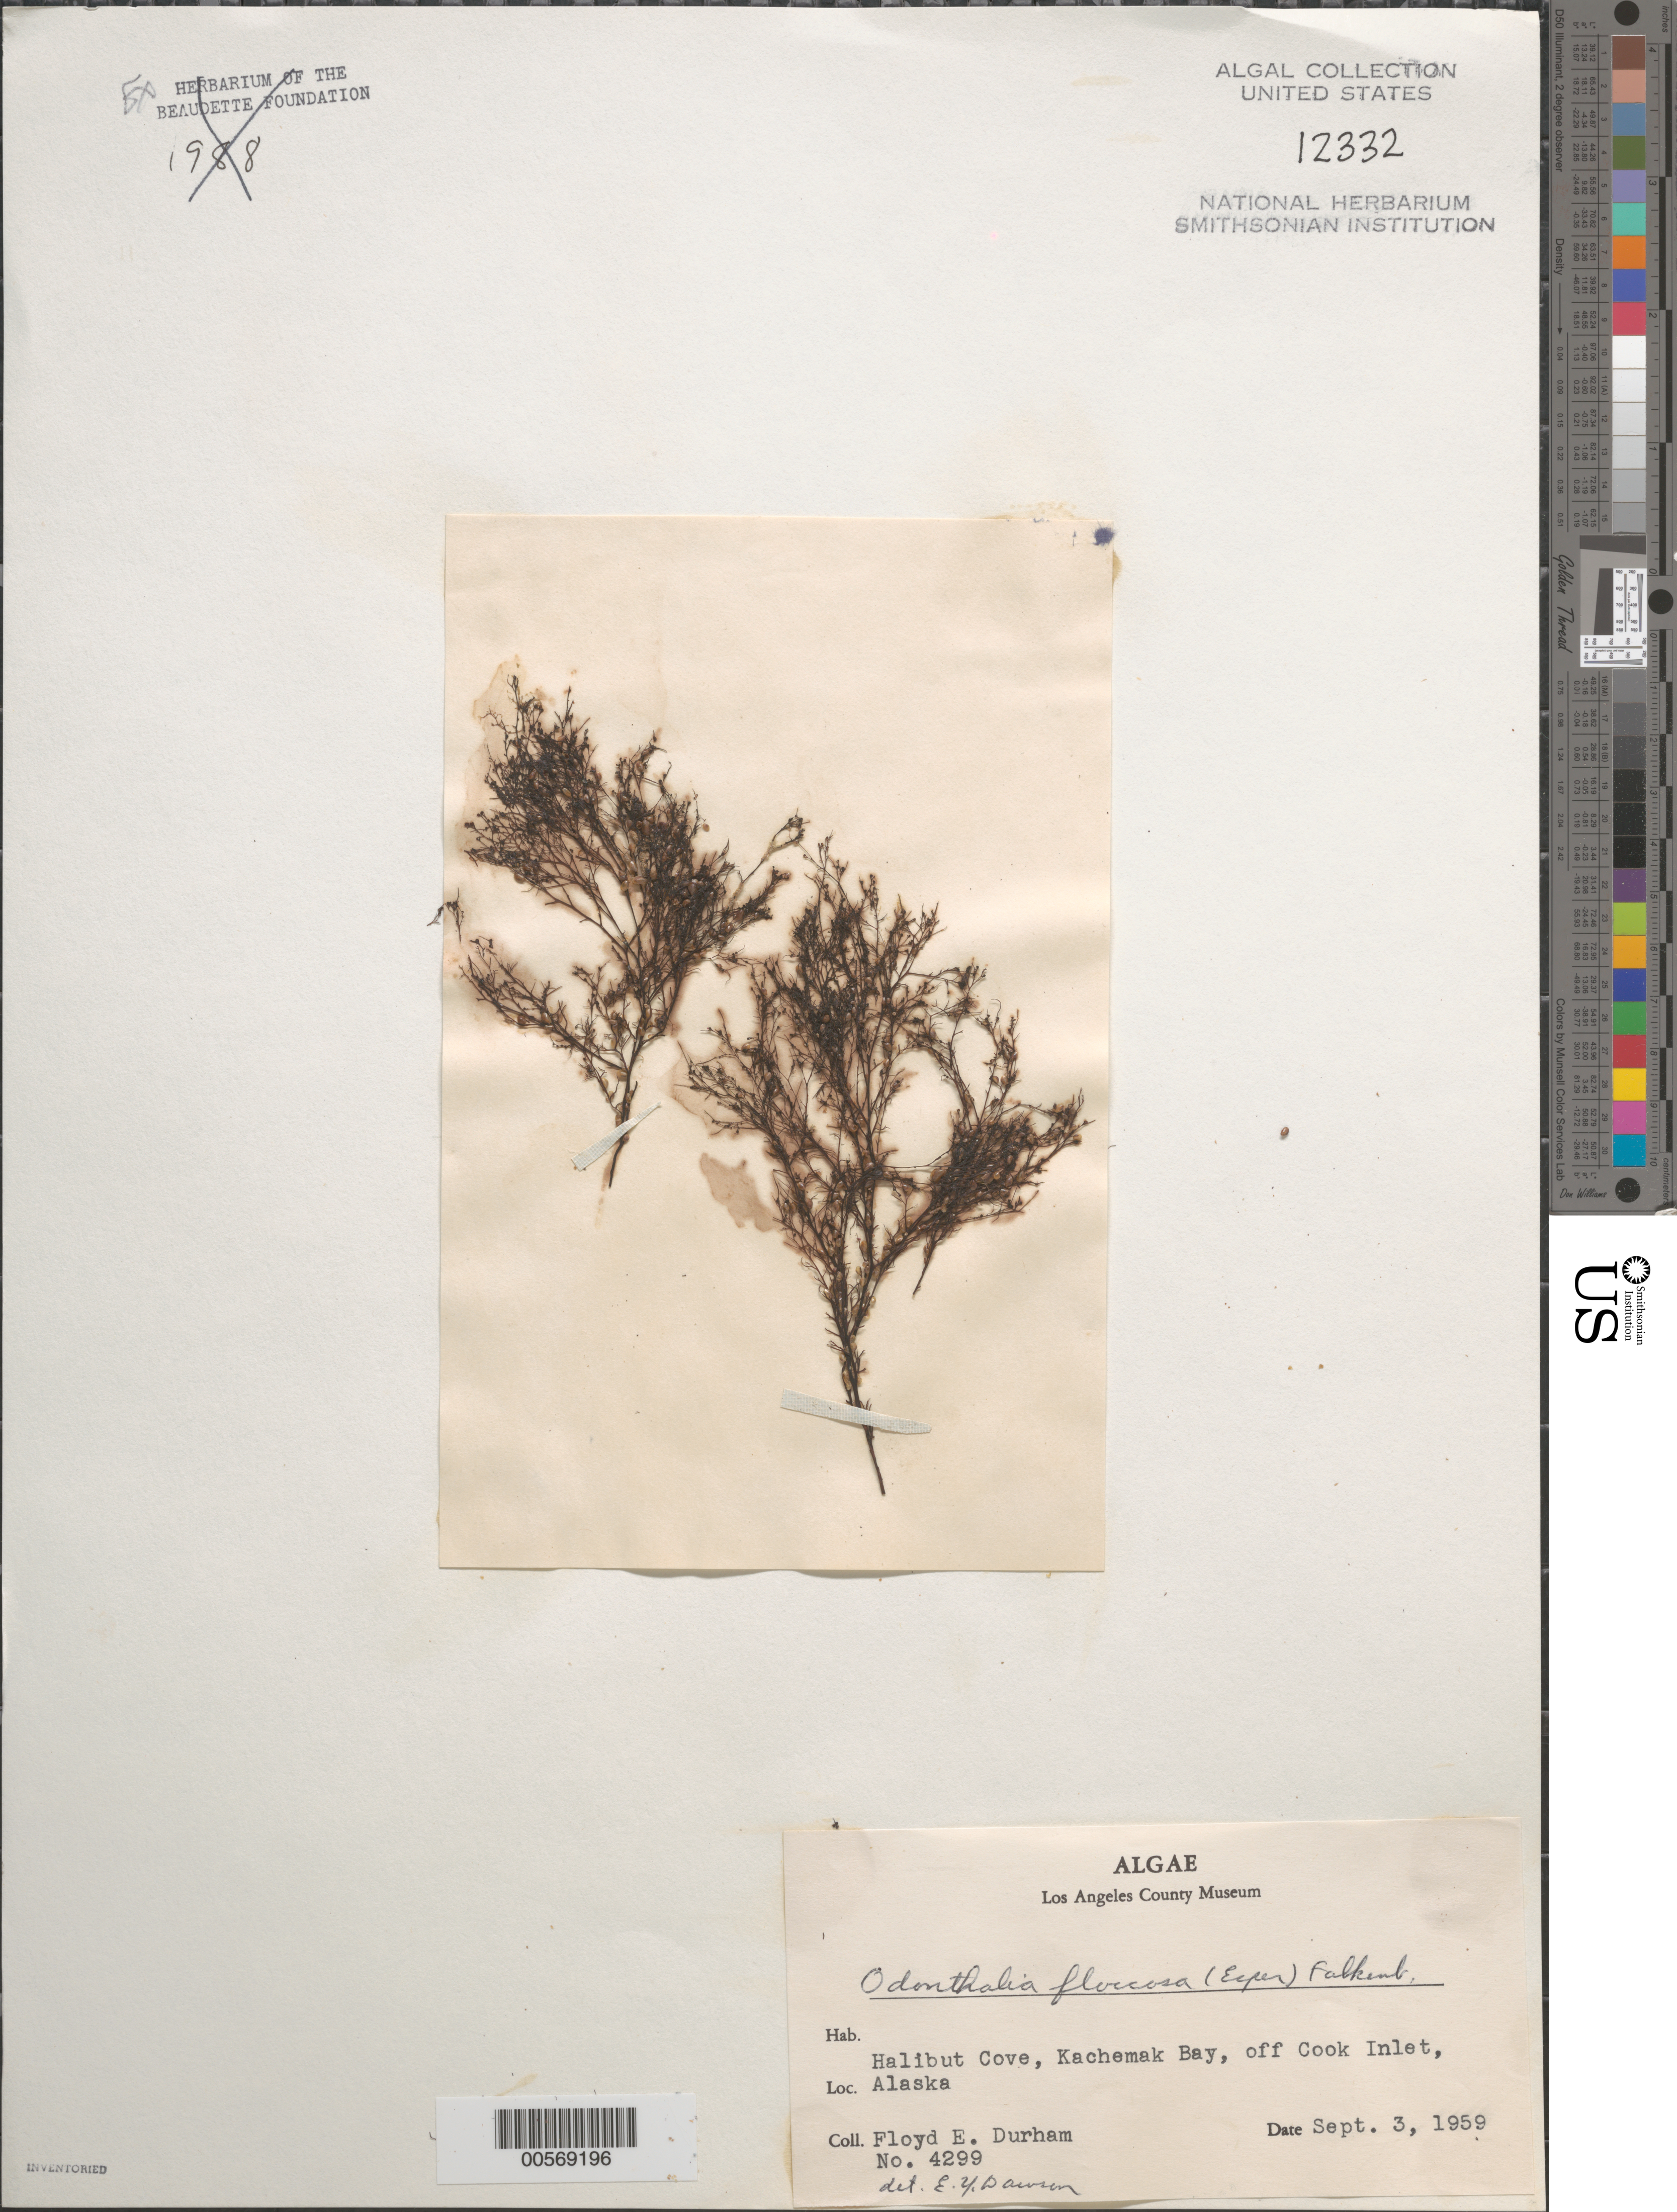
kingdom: Plantae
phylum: Rhodophyta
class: Florideophyceae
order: Ceramiales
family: Rhodomelaceae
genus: Odonthalia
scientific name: Odonthalia floccosa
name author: (Esper) Falkenb.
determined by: Dawson, E. Y.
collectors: F. Durham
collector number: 4299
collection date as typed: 03 Sep 1959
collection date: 1959-09-03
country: United States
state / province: Alaska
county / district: Kenai Peninsula Division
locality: Halibut Cove, Kachemak Bay, off Cook Inlet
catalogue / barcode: US 12332